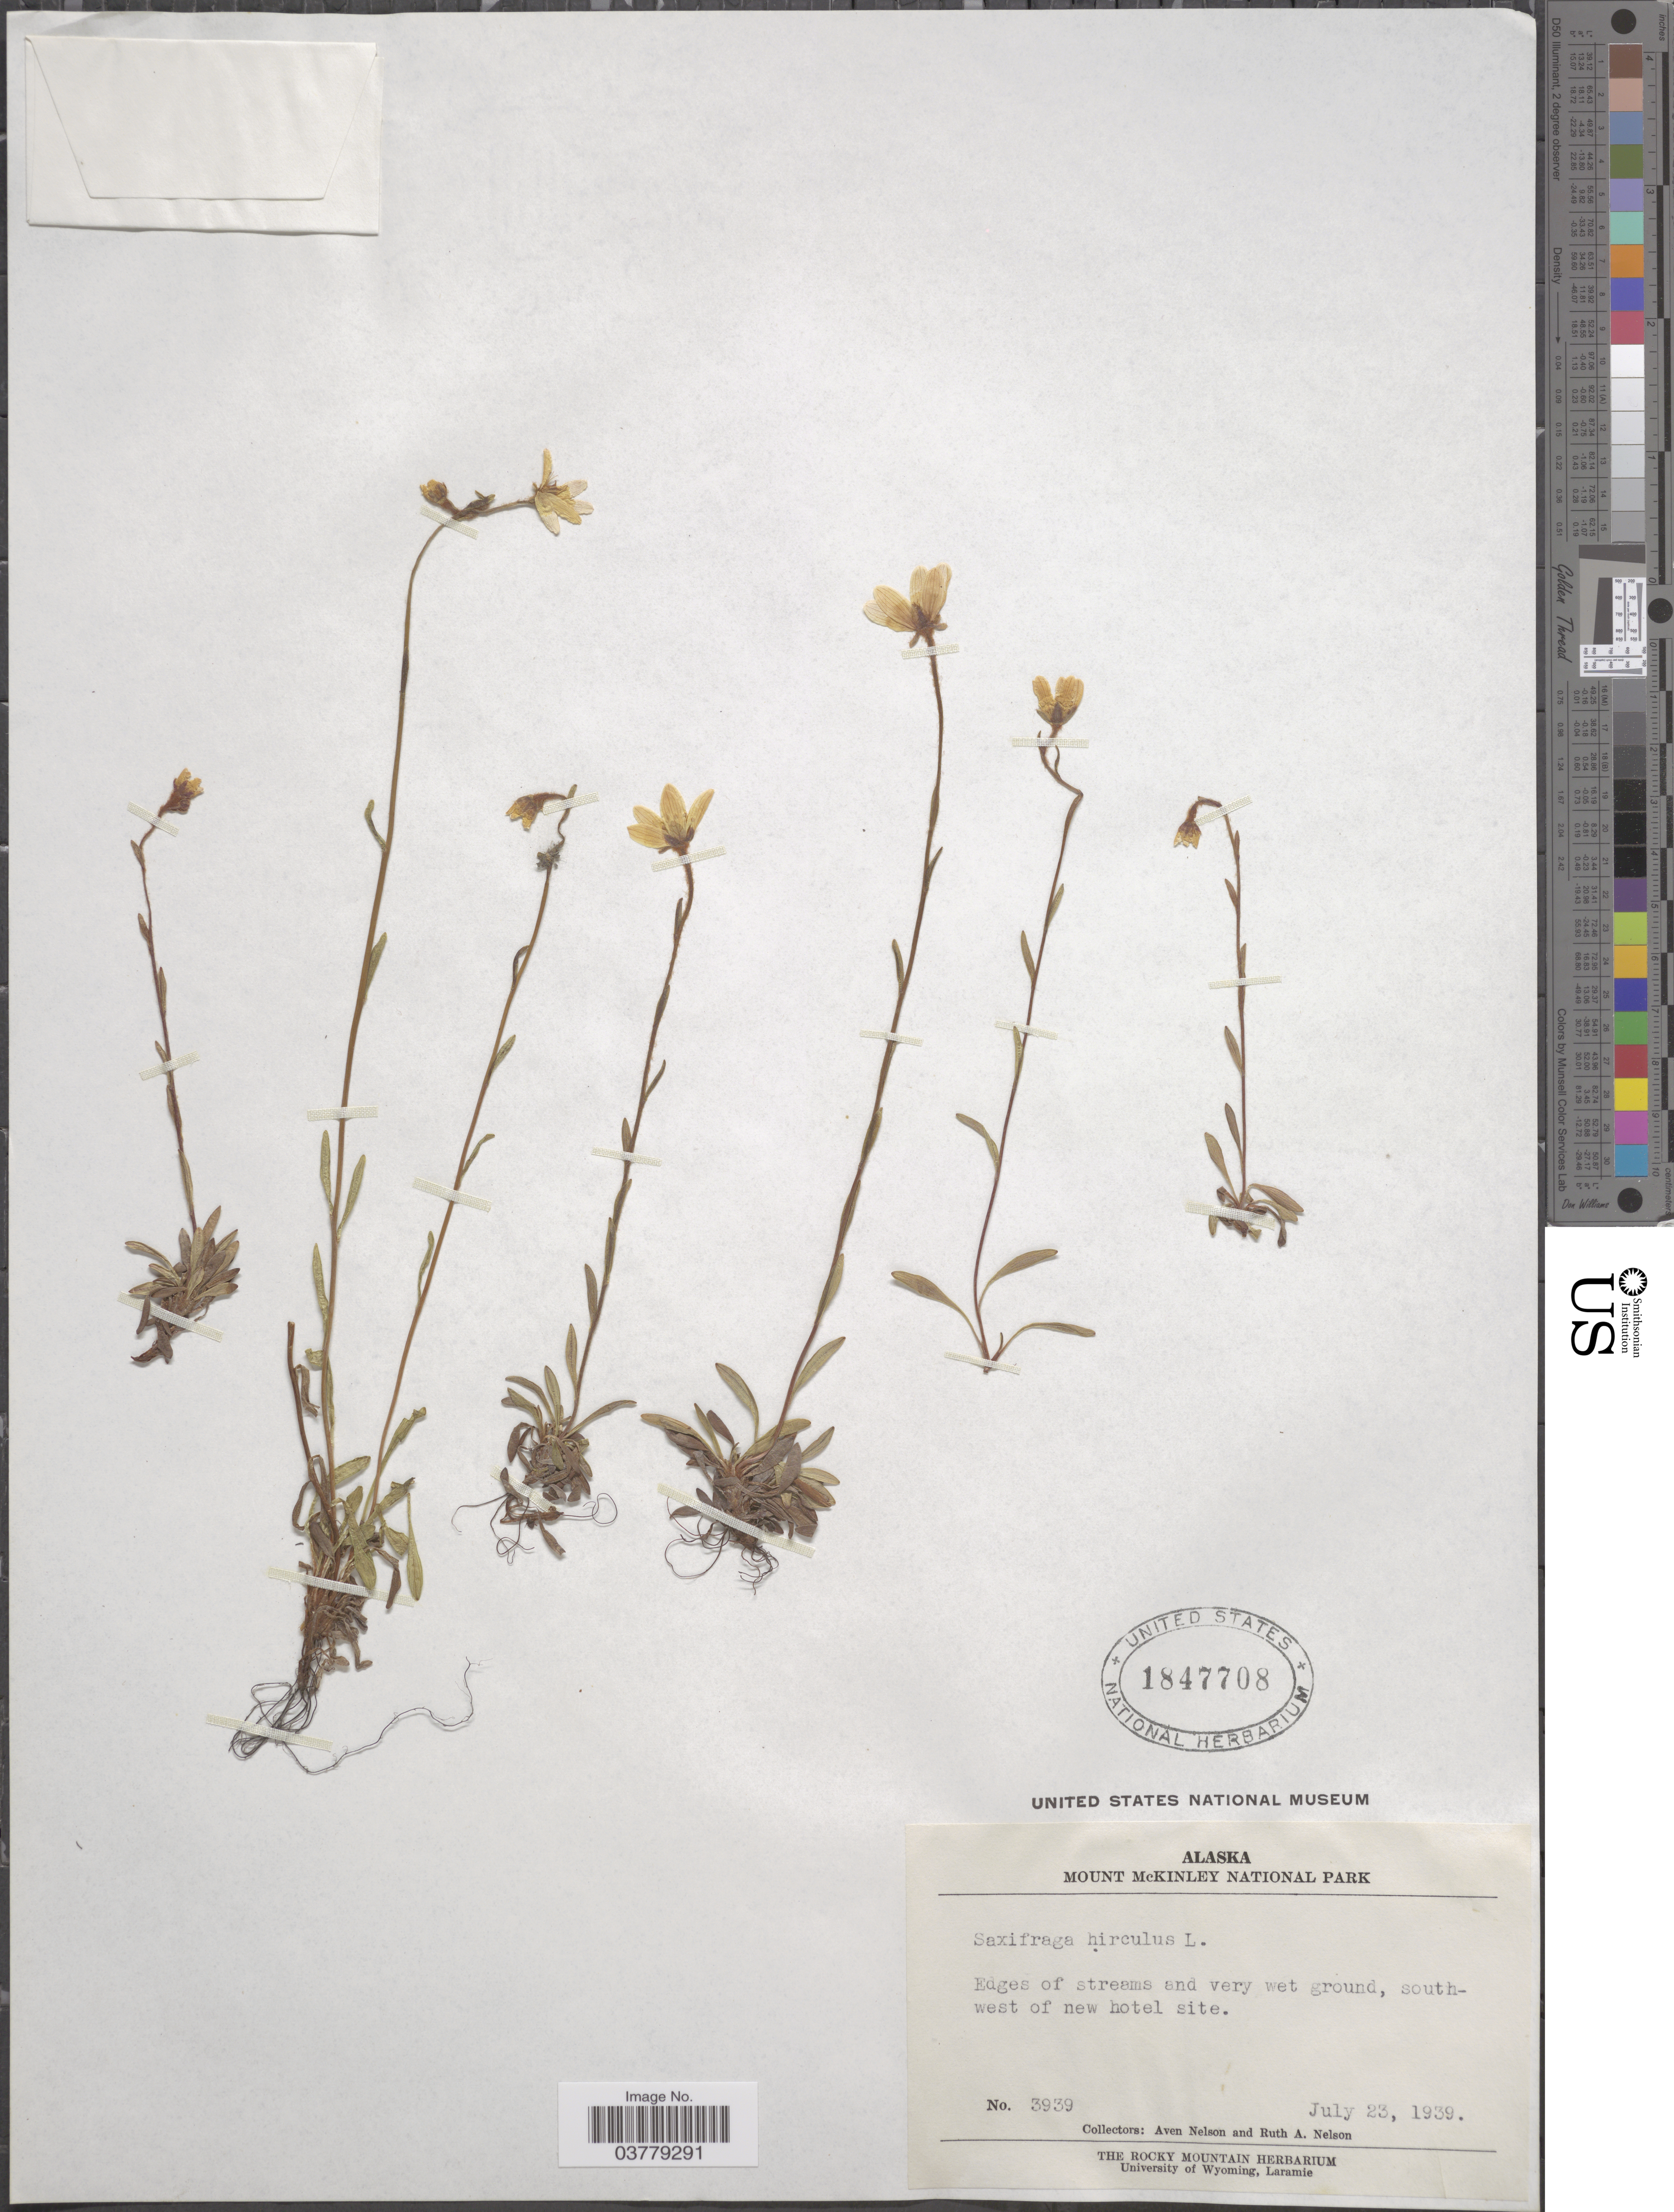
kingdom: Plantae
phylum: Tracheophyta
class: Magnoliopsida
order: Saxifragales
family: Saxifragaceae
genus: Saxifraga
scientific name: Saxifraga hirculus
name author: L.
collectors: A. Nelson & R. A. Nelson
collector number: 3939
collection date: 1939-07-23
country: United States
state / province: Alaska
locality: Mount McKinley National Park. Southwest of new hotel site.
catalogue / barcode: US 1847708